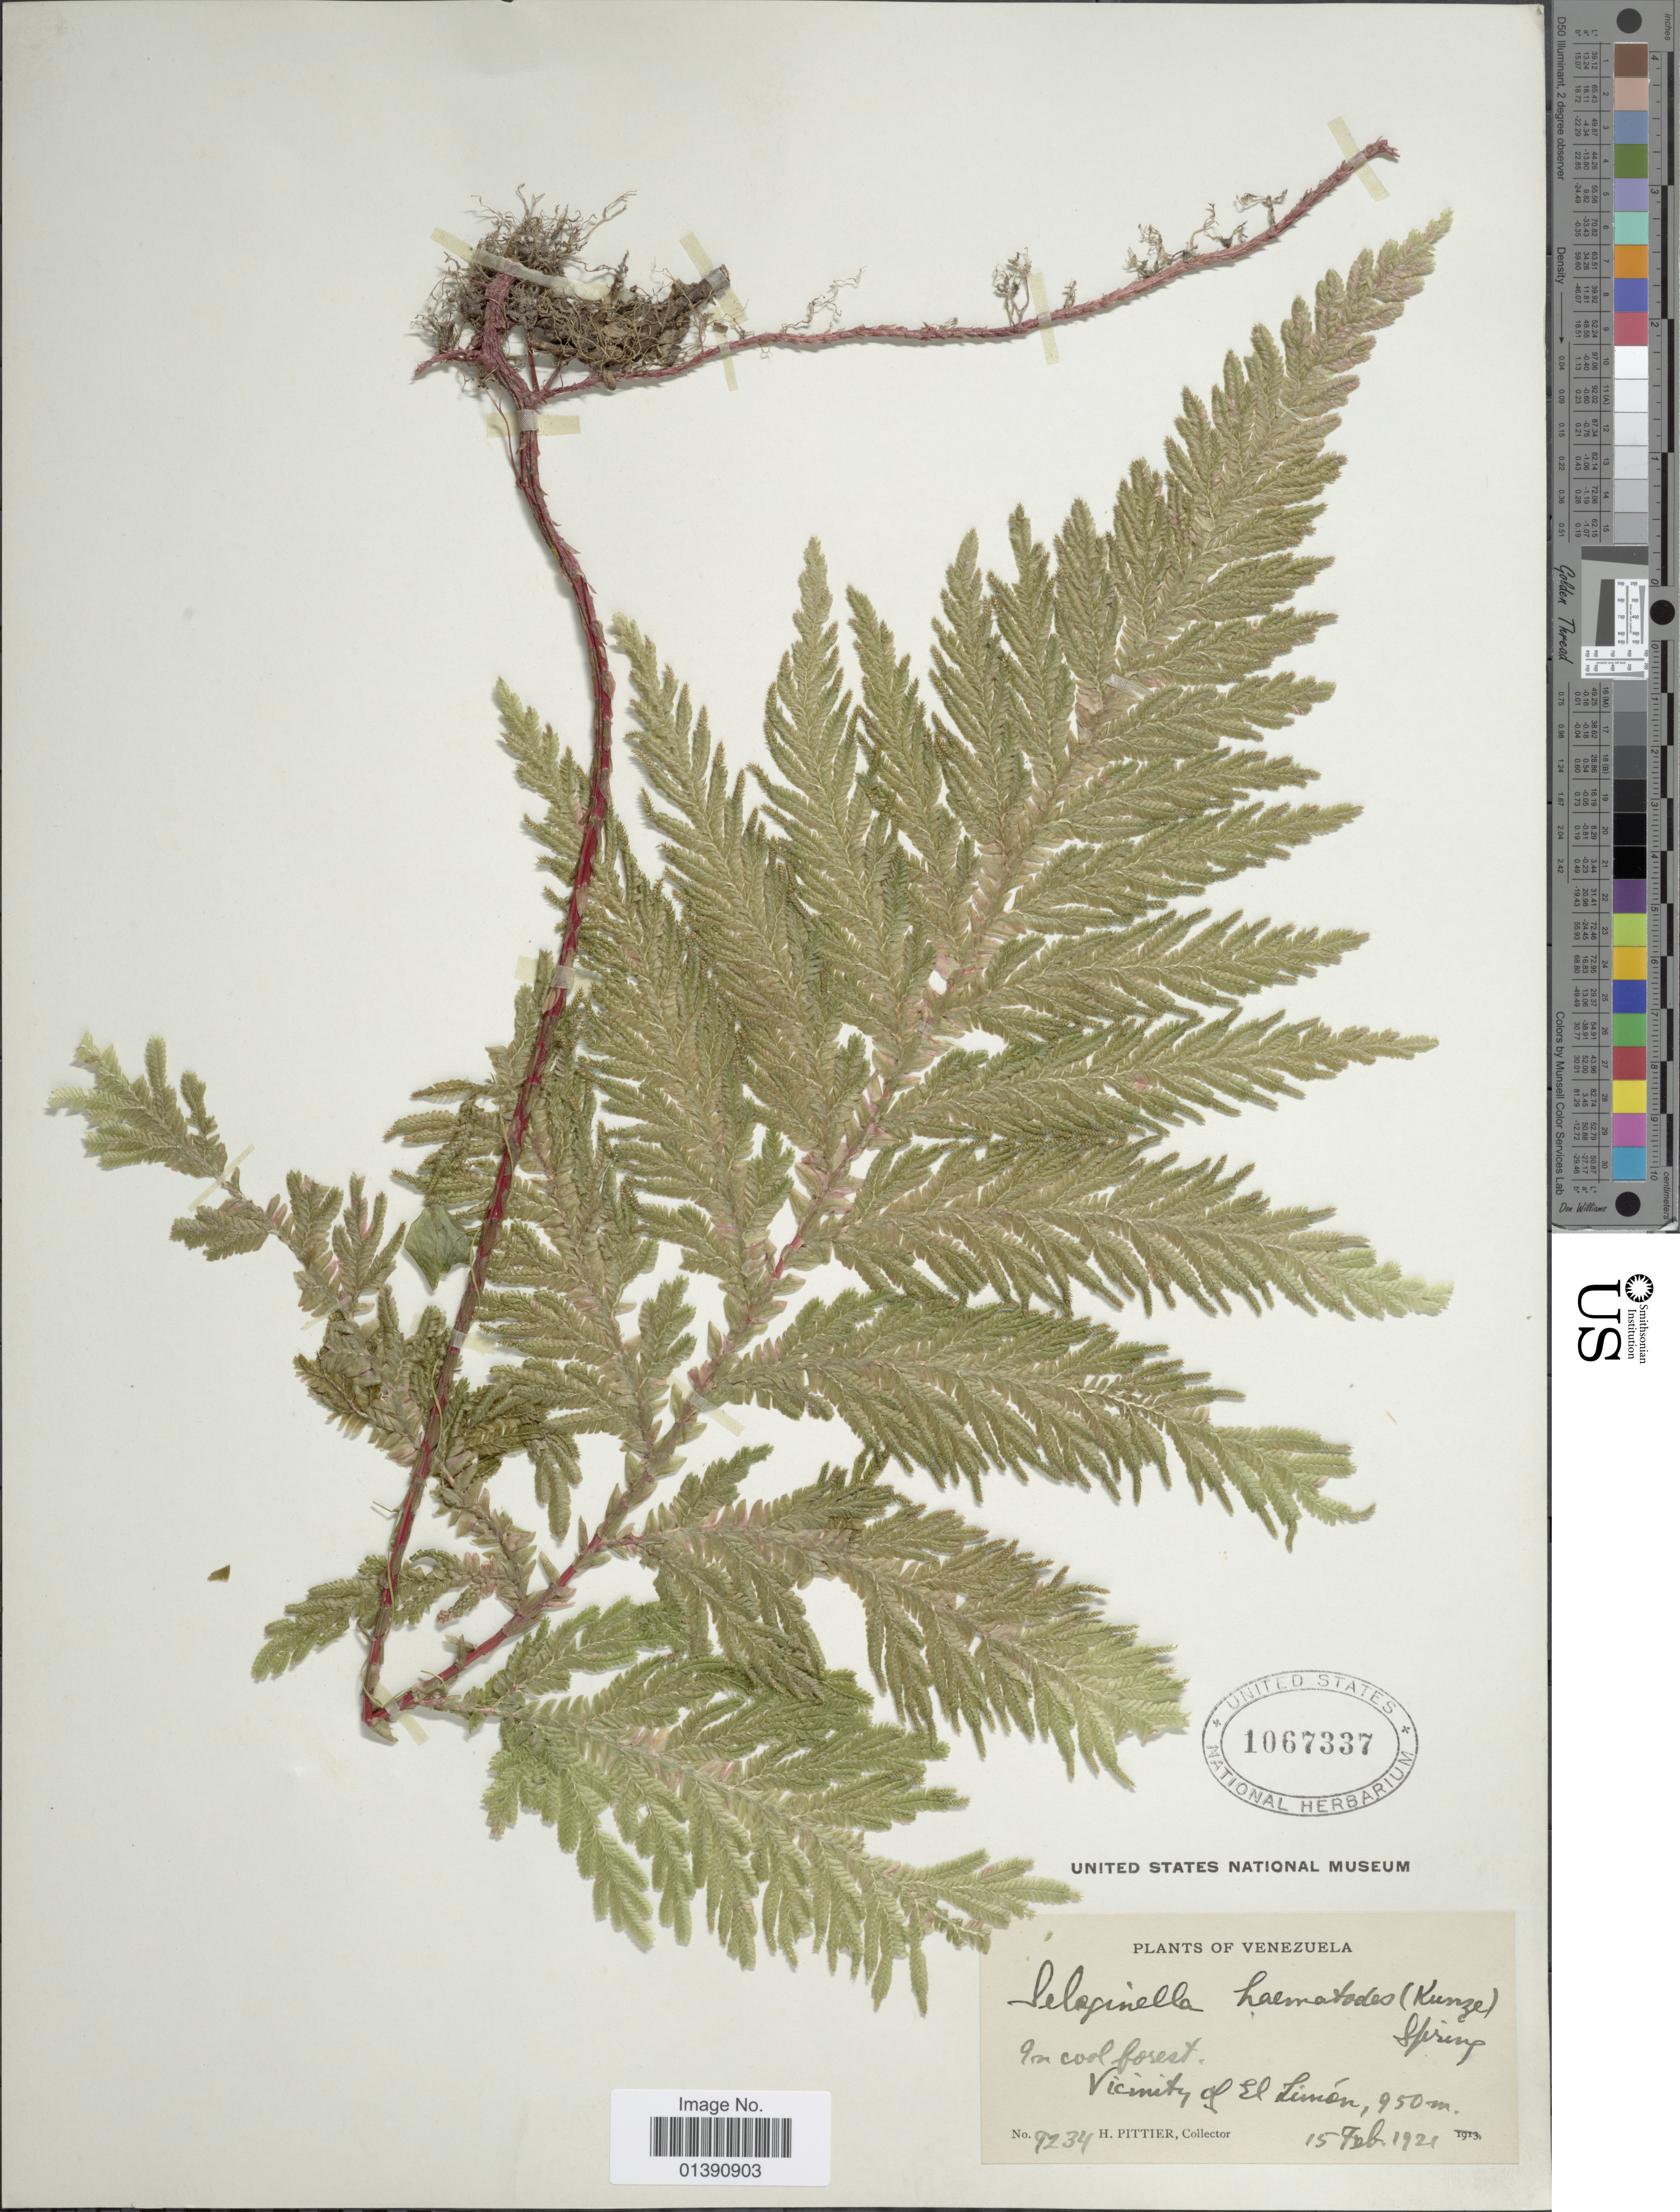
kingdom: Plantae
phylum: Tracheophyta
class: Lycopodiopsida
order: Selaginellales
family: Selaginellaceae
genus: Selaginella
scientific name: Selaginella haematodes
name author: (Kunze) Spring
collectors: H. F. Pittier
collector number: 9234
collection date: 1921-02-15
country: Venezuela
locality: Vicinity of El Limón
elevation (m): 950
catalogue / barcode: US 1067337